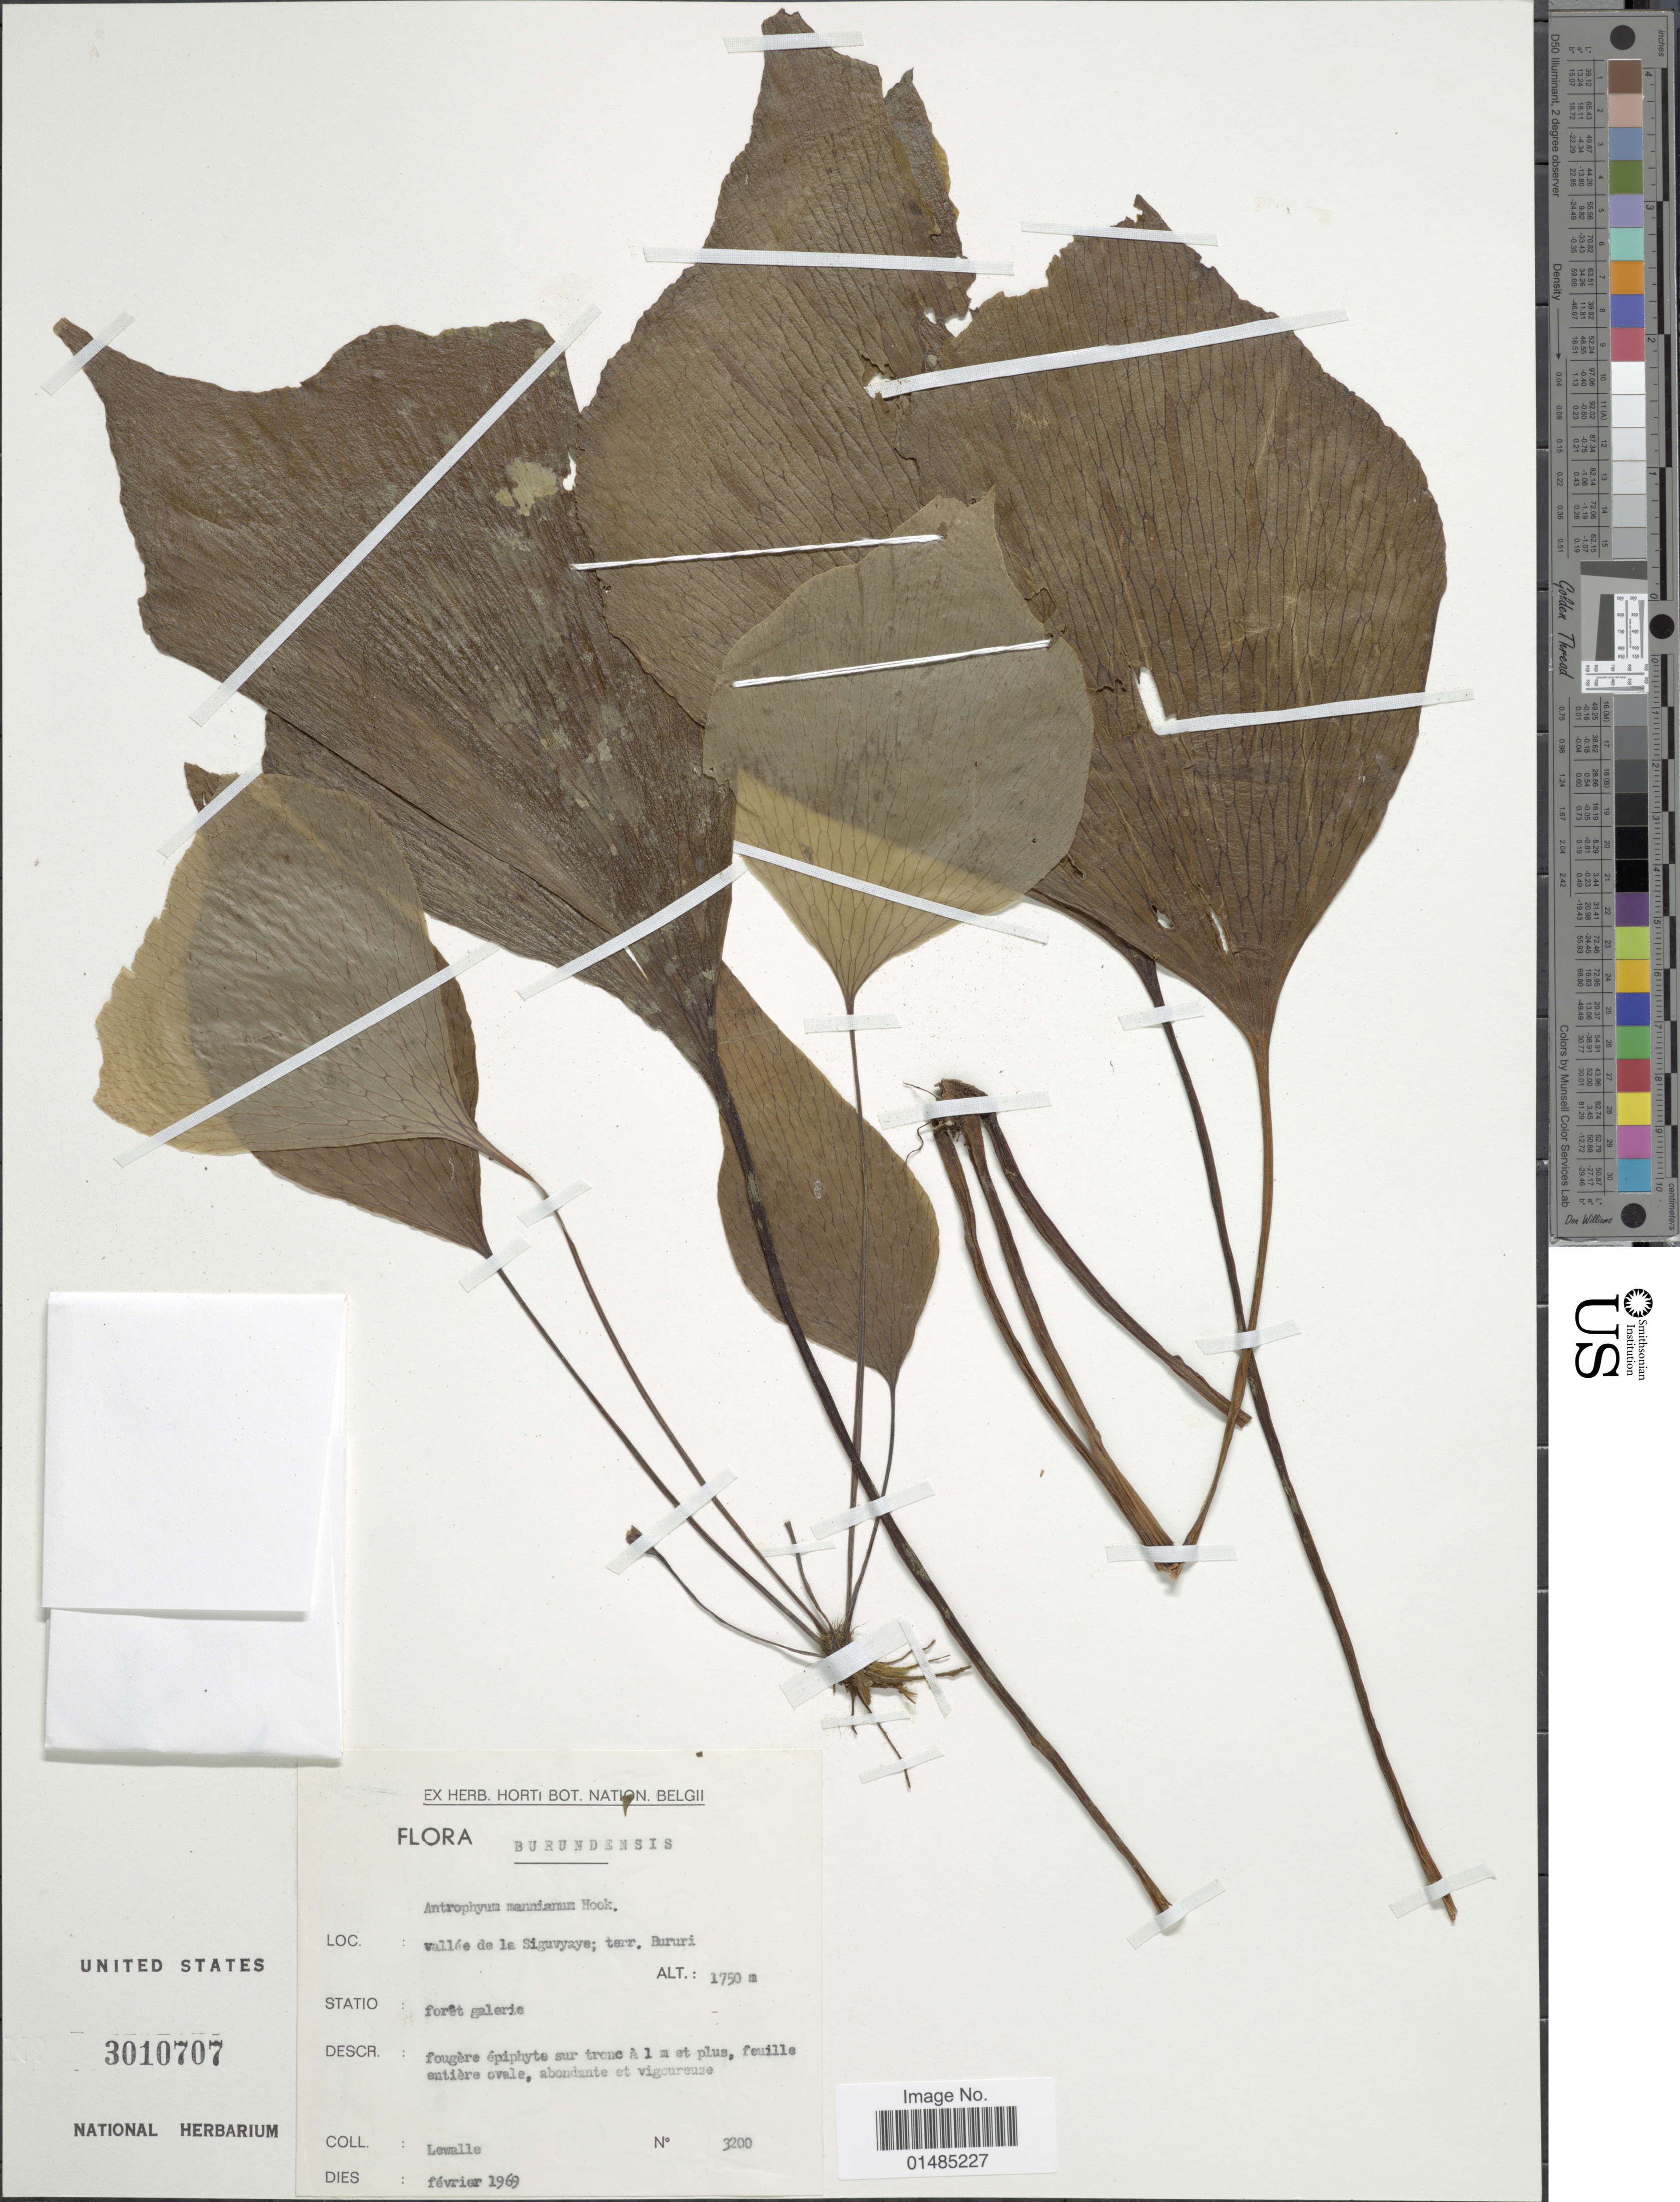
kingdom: Plantae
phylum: Tracheophyta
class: Polypodiopsida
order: Polypodiales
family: Pteridaceae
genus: Antrophyum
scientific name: Antrophyum mannianum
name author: Hook.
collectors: Lewalle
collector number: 3200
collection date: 1969-02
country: Burundi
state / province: Bururi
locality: Burundensis, vallée de ka Siguvyaye; terr. Bururi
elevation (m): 1750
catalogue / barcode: US 3010707